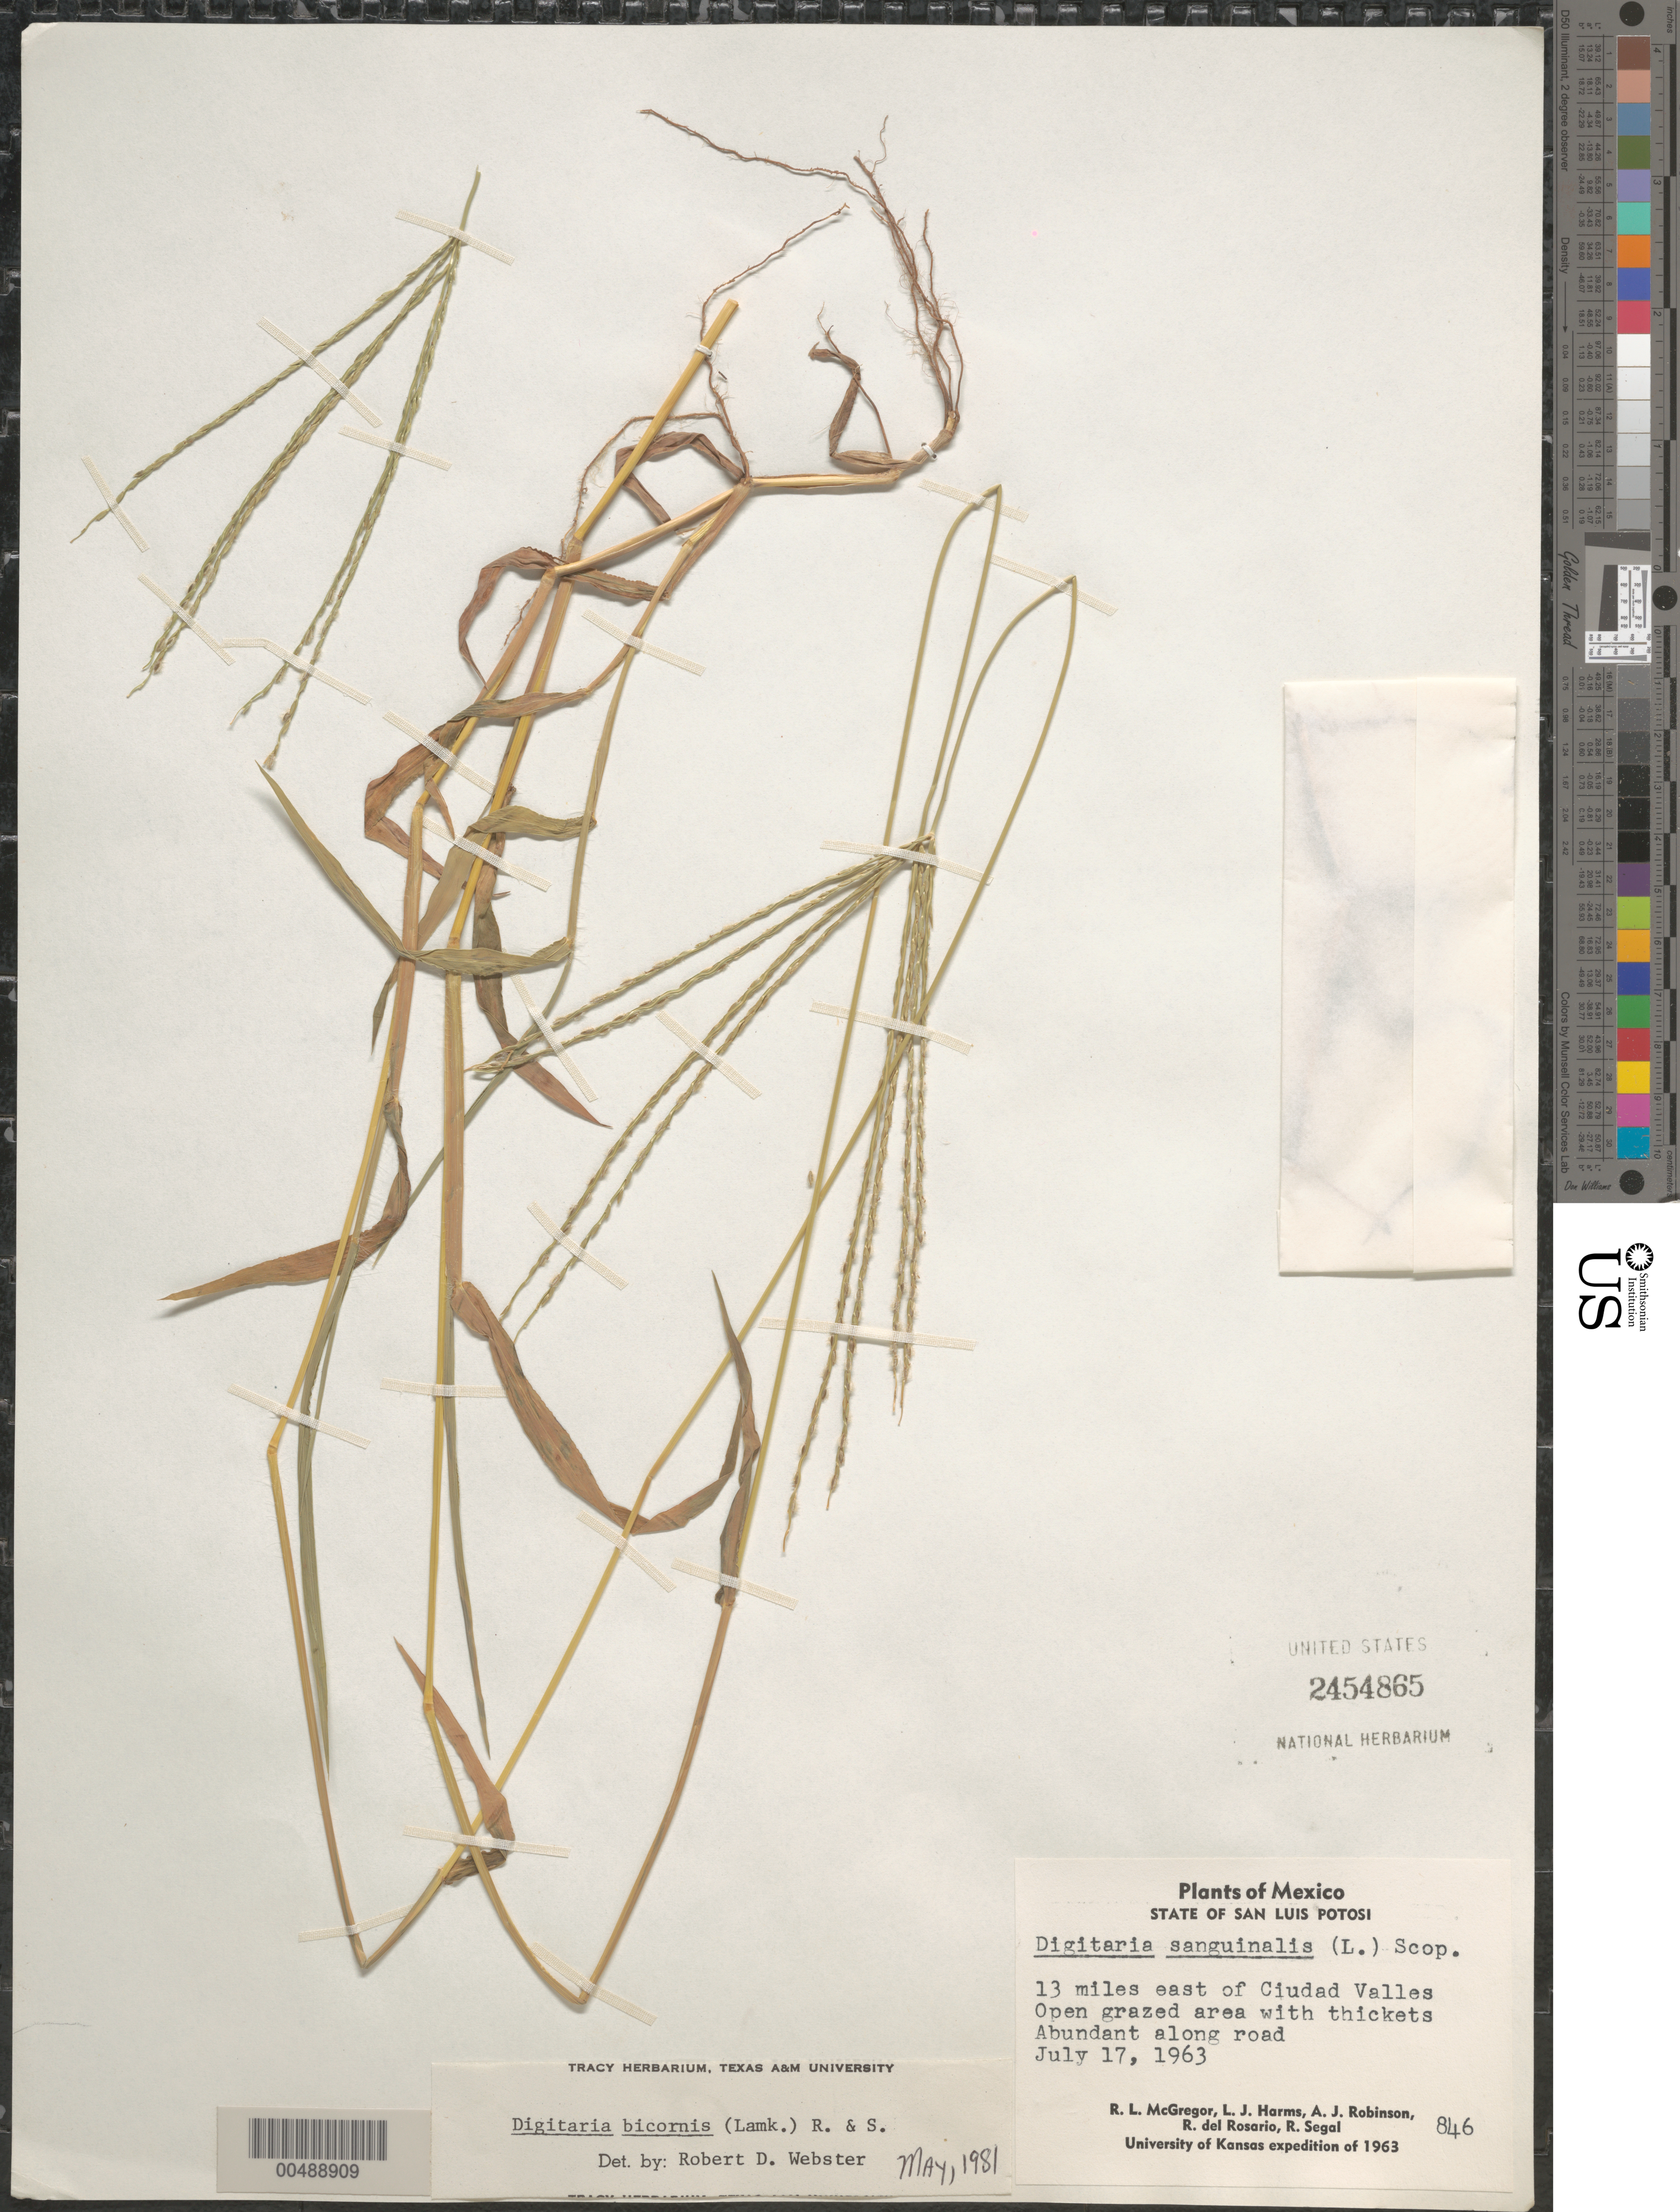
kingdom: Plantae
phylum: Tracheophyta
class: Liliopsida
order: Poales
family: Poaceae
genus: Digitaria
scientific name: Digitaria bicornis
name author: (Lam.) Roem. & Schult.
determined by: Webster, Robert D.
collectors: R. McGregor, L. Harms & A. J. Robinson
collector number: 846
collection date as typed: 17 Jul 1963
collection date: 1963-07-17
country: Mexico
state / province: San Luis Potosi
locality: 13 mi E of Ciudad Valles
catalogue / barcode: US 2454865